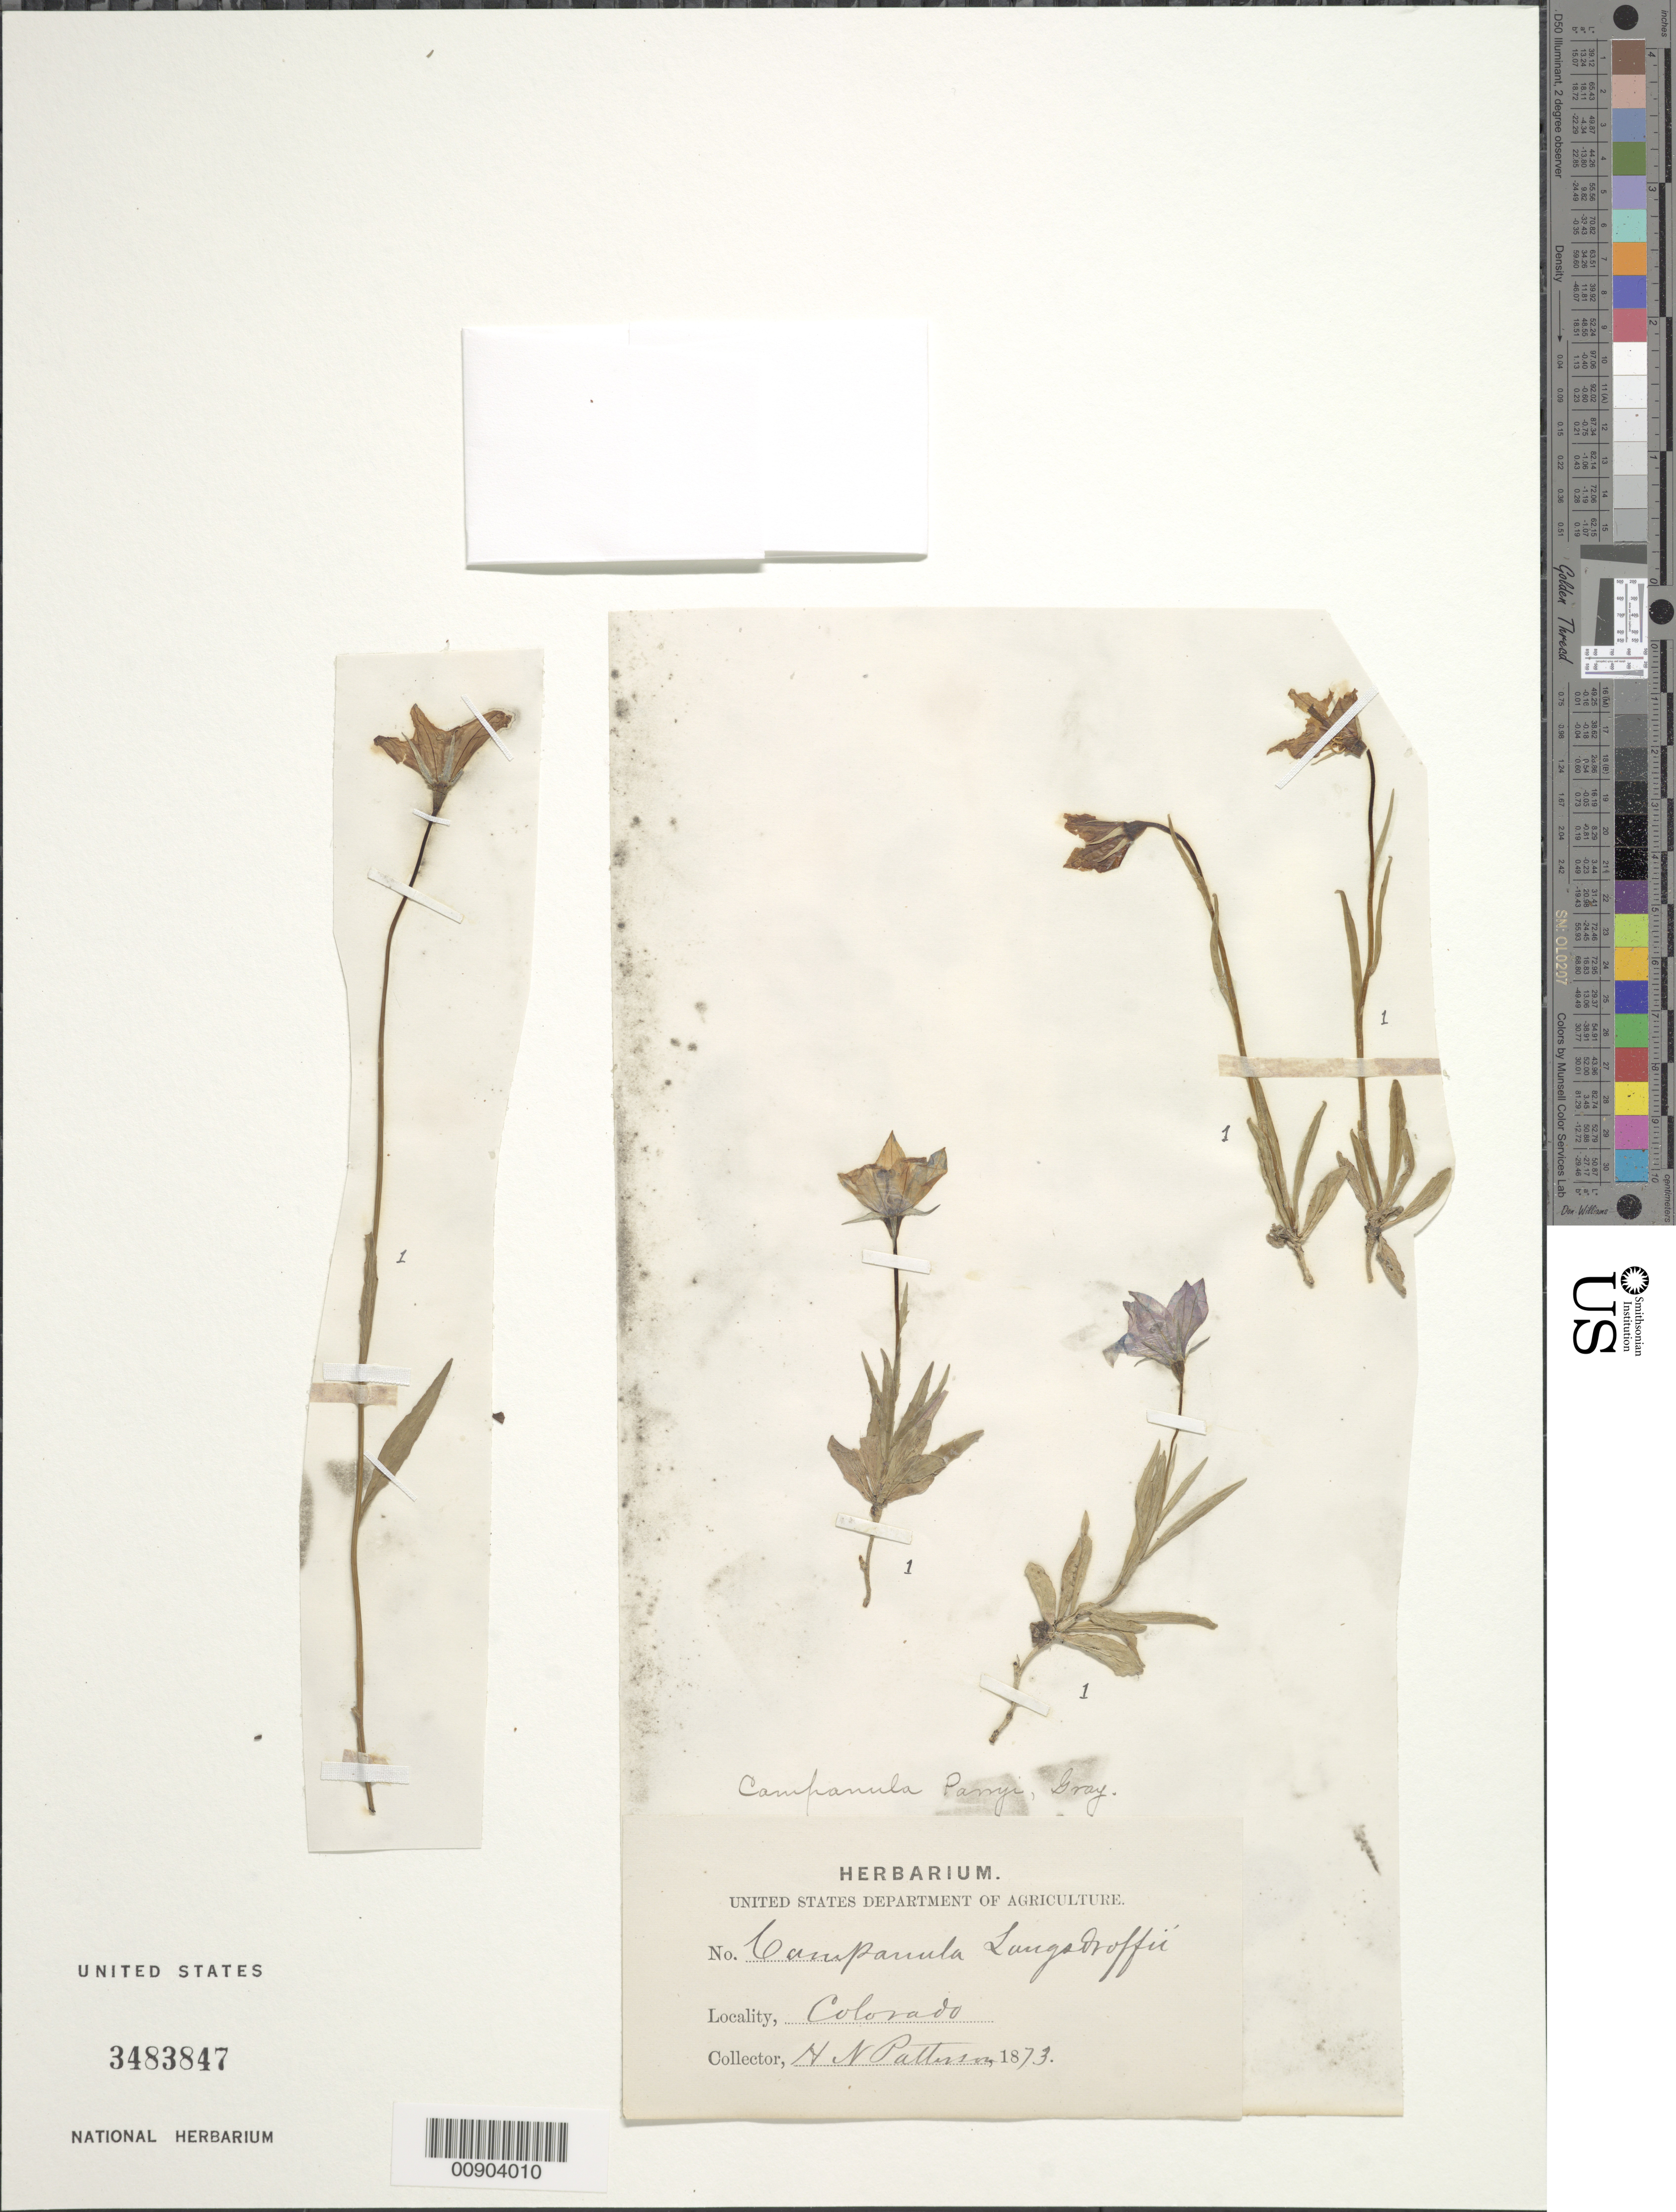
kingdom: Plantae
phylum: Tracheophyta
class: Magnoliopsida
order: Asterales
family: Campanulaceae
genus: Campanula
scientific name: Campanula parryi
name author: A. Gray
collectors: H. N. Patterson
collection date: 1873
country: United States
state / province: Colorado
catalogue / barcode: US 3483847